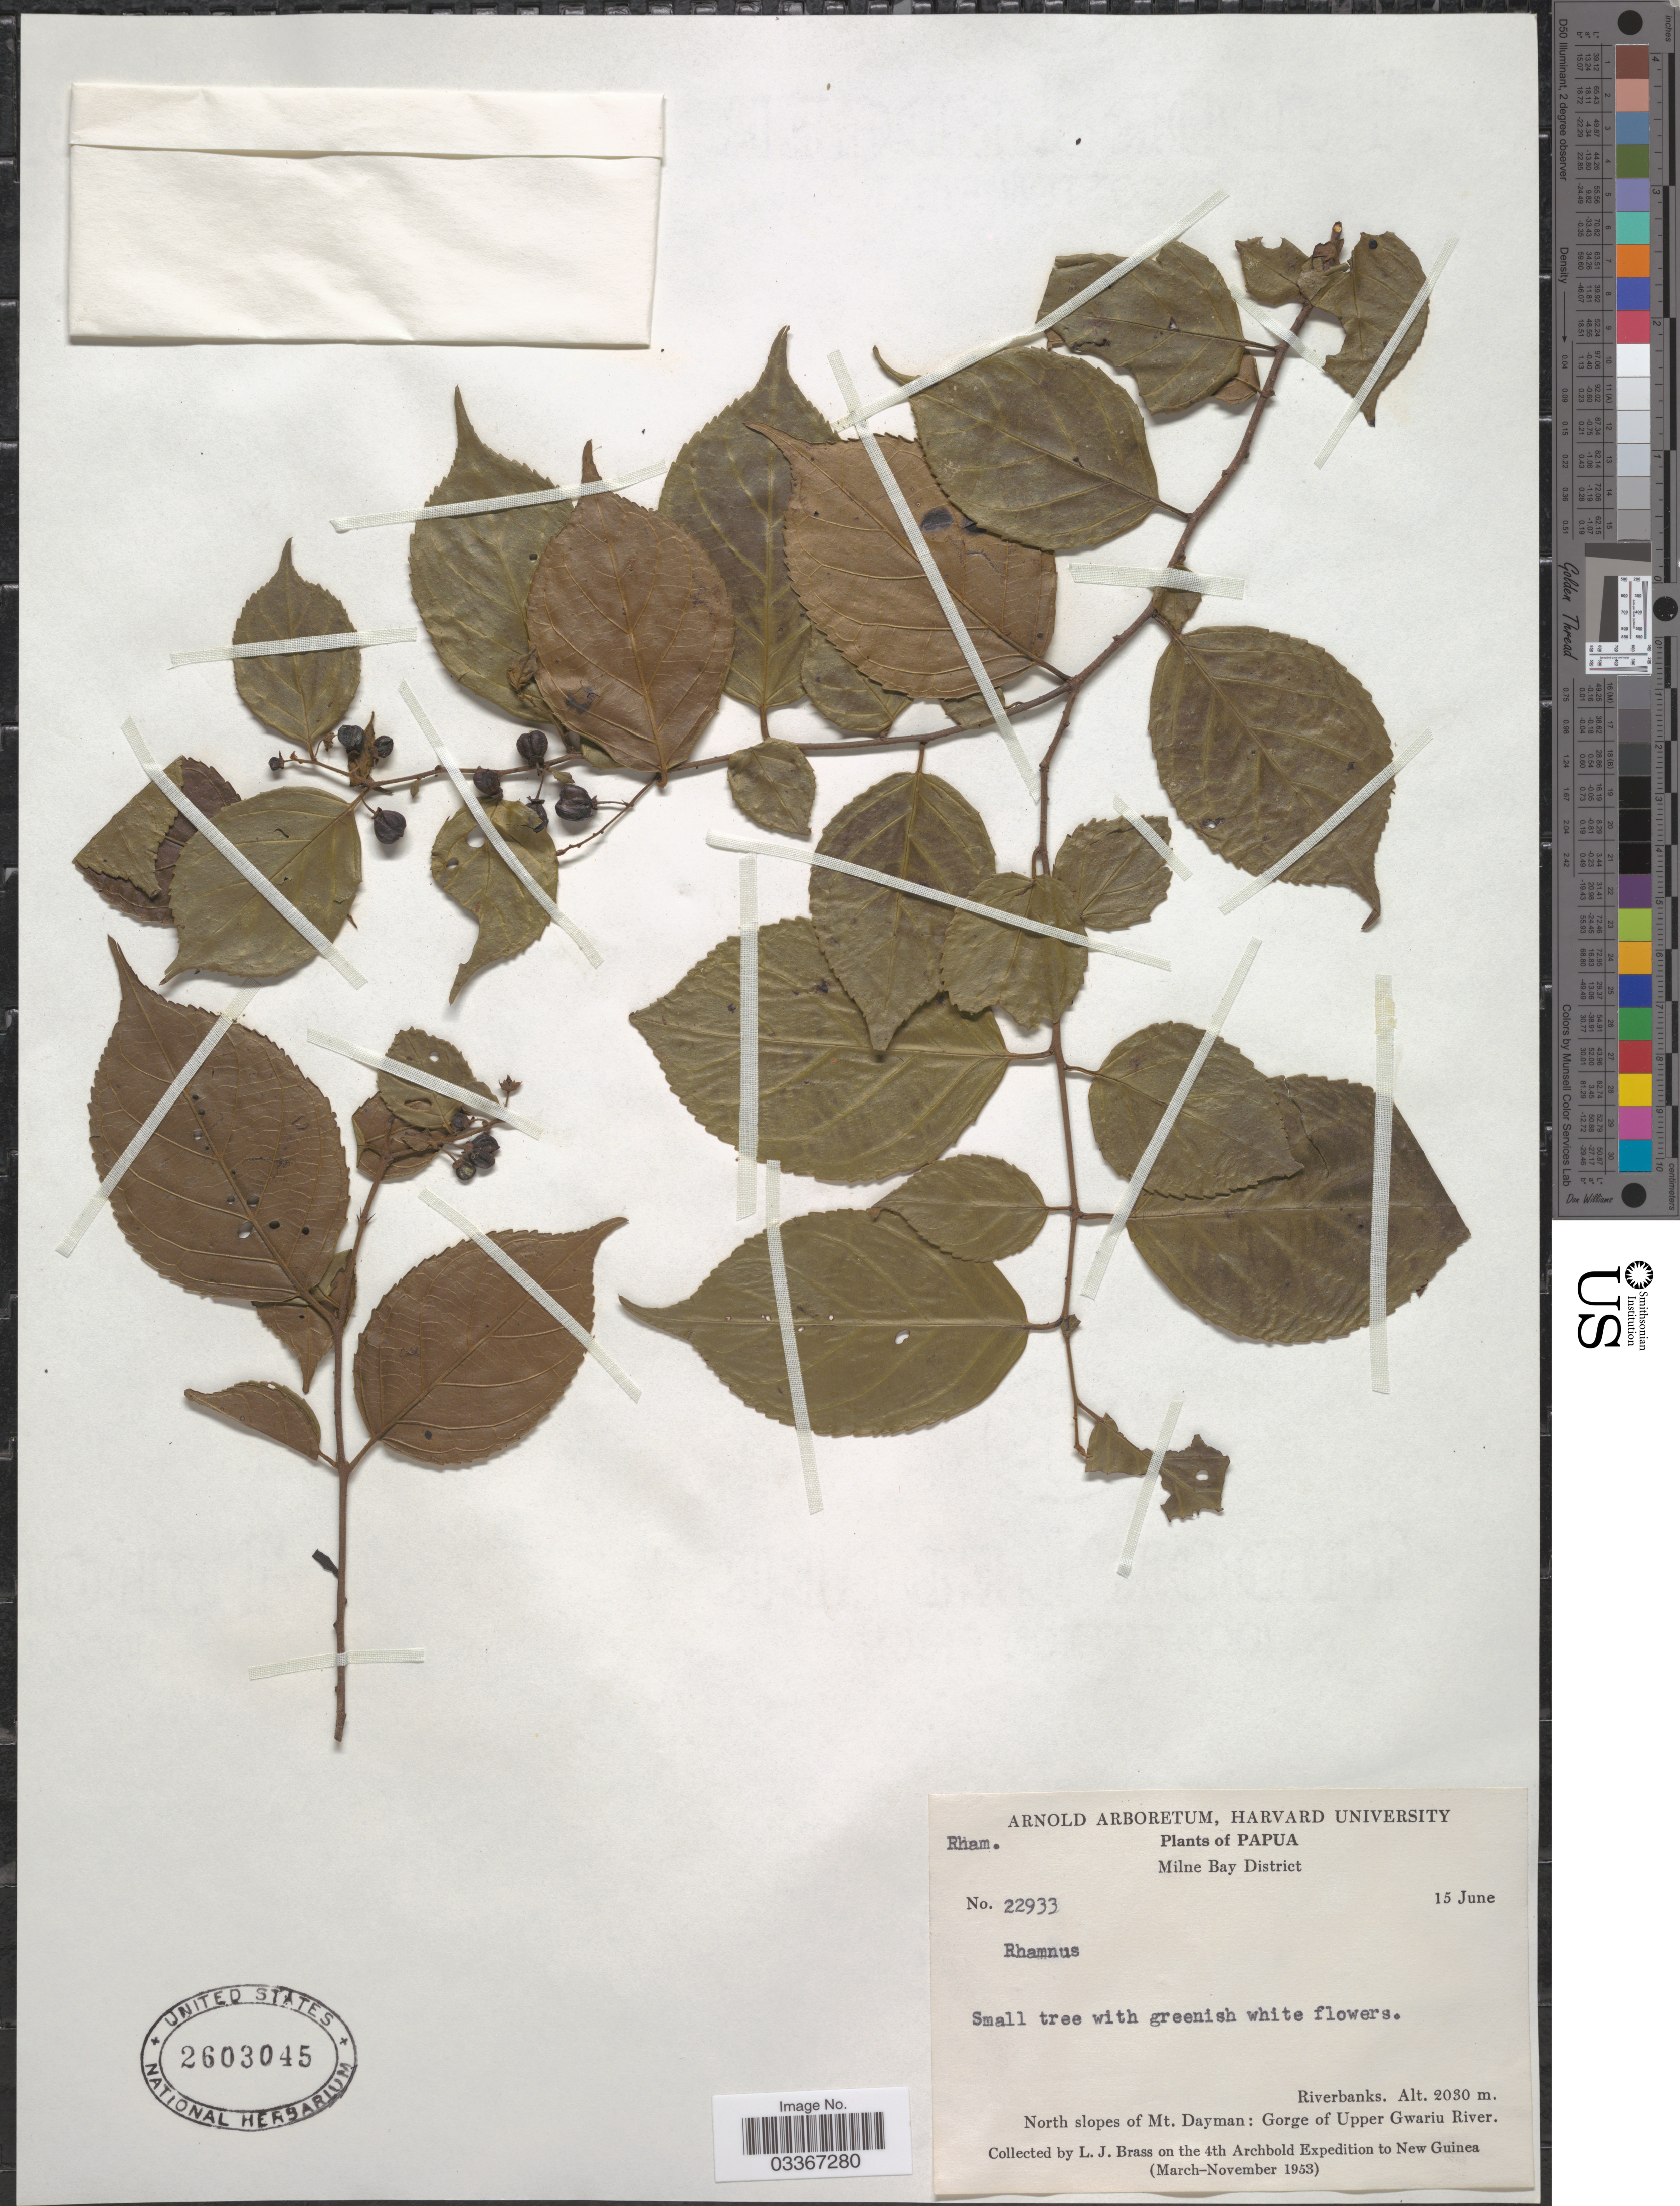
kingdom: Plantae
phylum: Tracheophyta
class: Magnoliopsida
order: Rosales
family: Rhamnaceae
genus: Rhamnus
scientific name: Rhamnus sp.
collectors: L. J. Brass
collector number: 22933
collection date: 1953-06-15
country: Papua New Guinea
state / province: Milne Bay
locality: Papua. Milne Bay District. North slopes of Mt. Dayman: Gorge of Upper Gwariu River. New Guinea.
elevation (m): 2030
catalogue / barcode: US 2603045